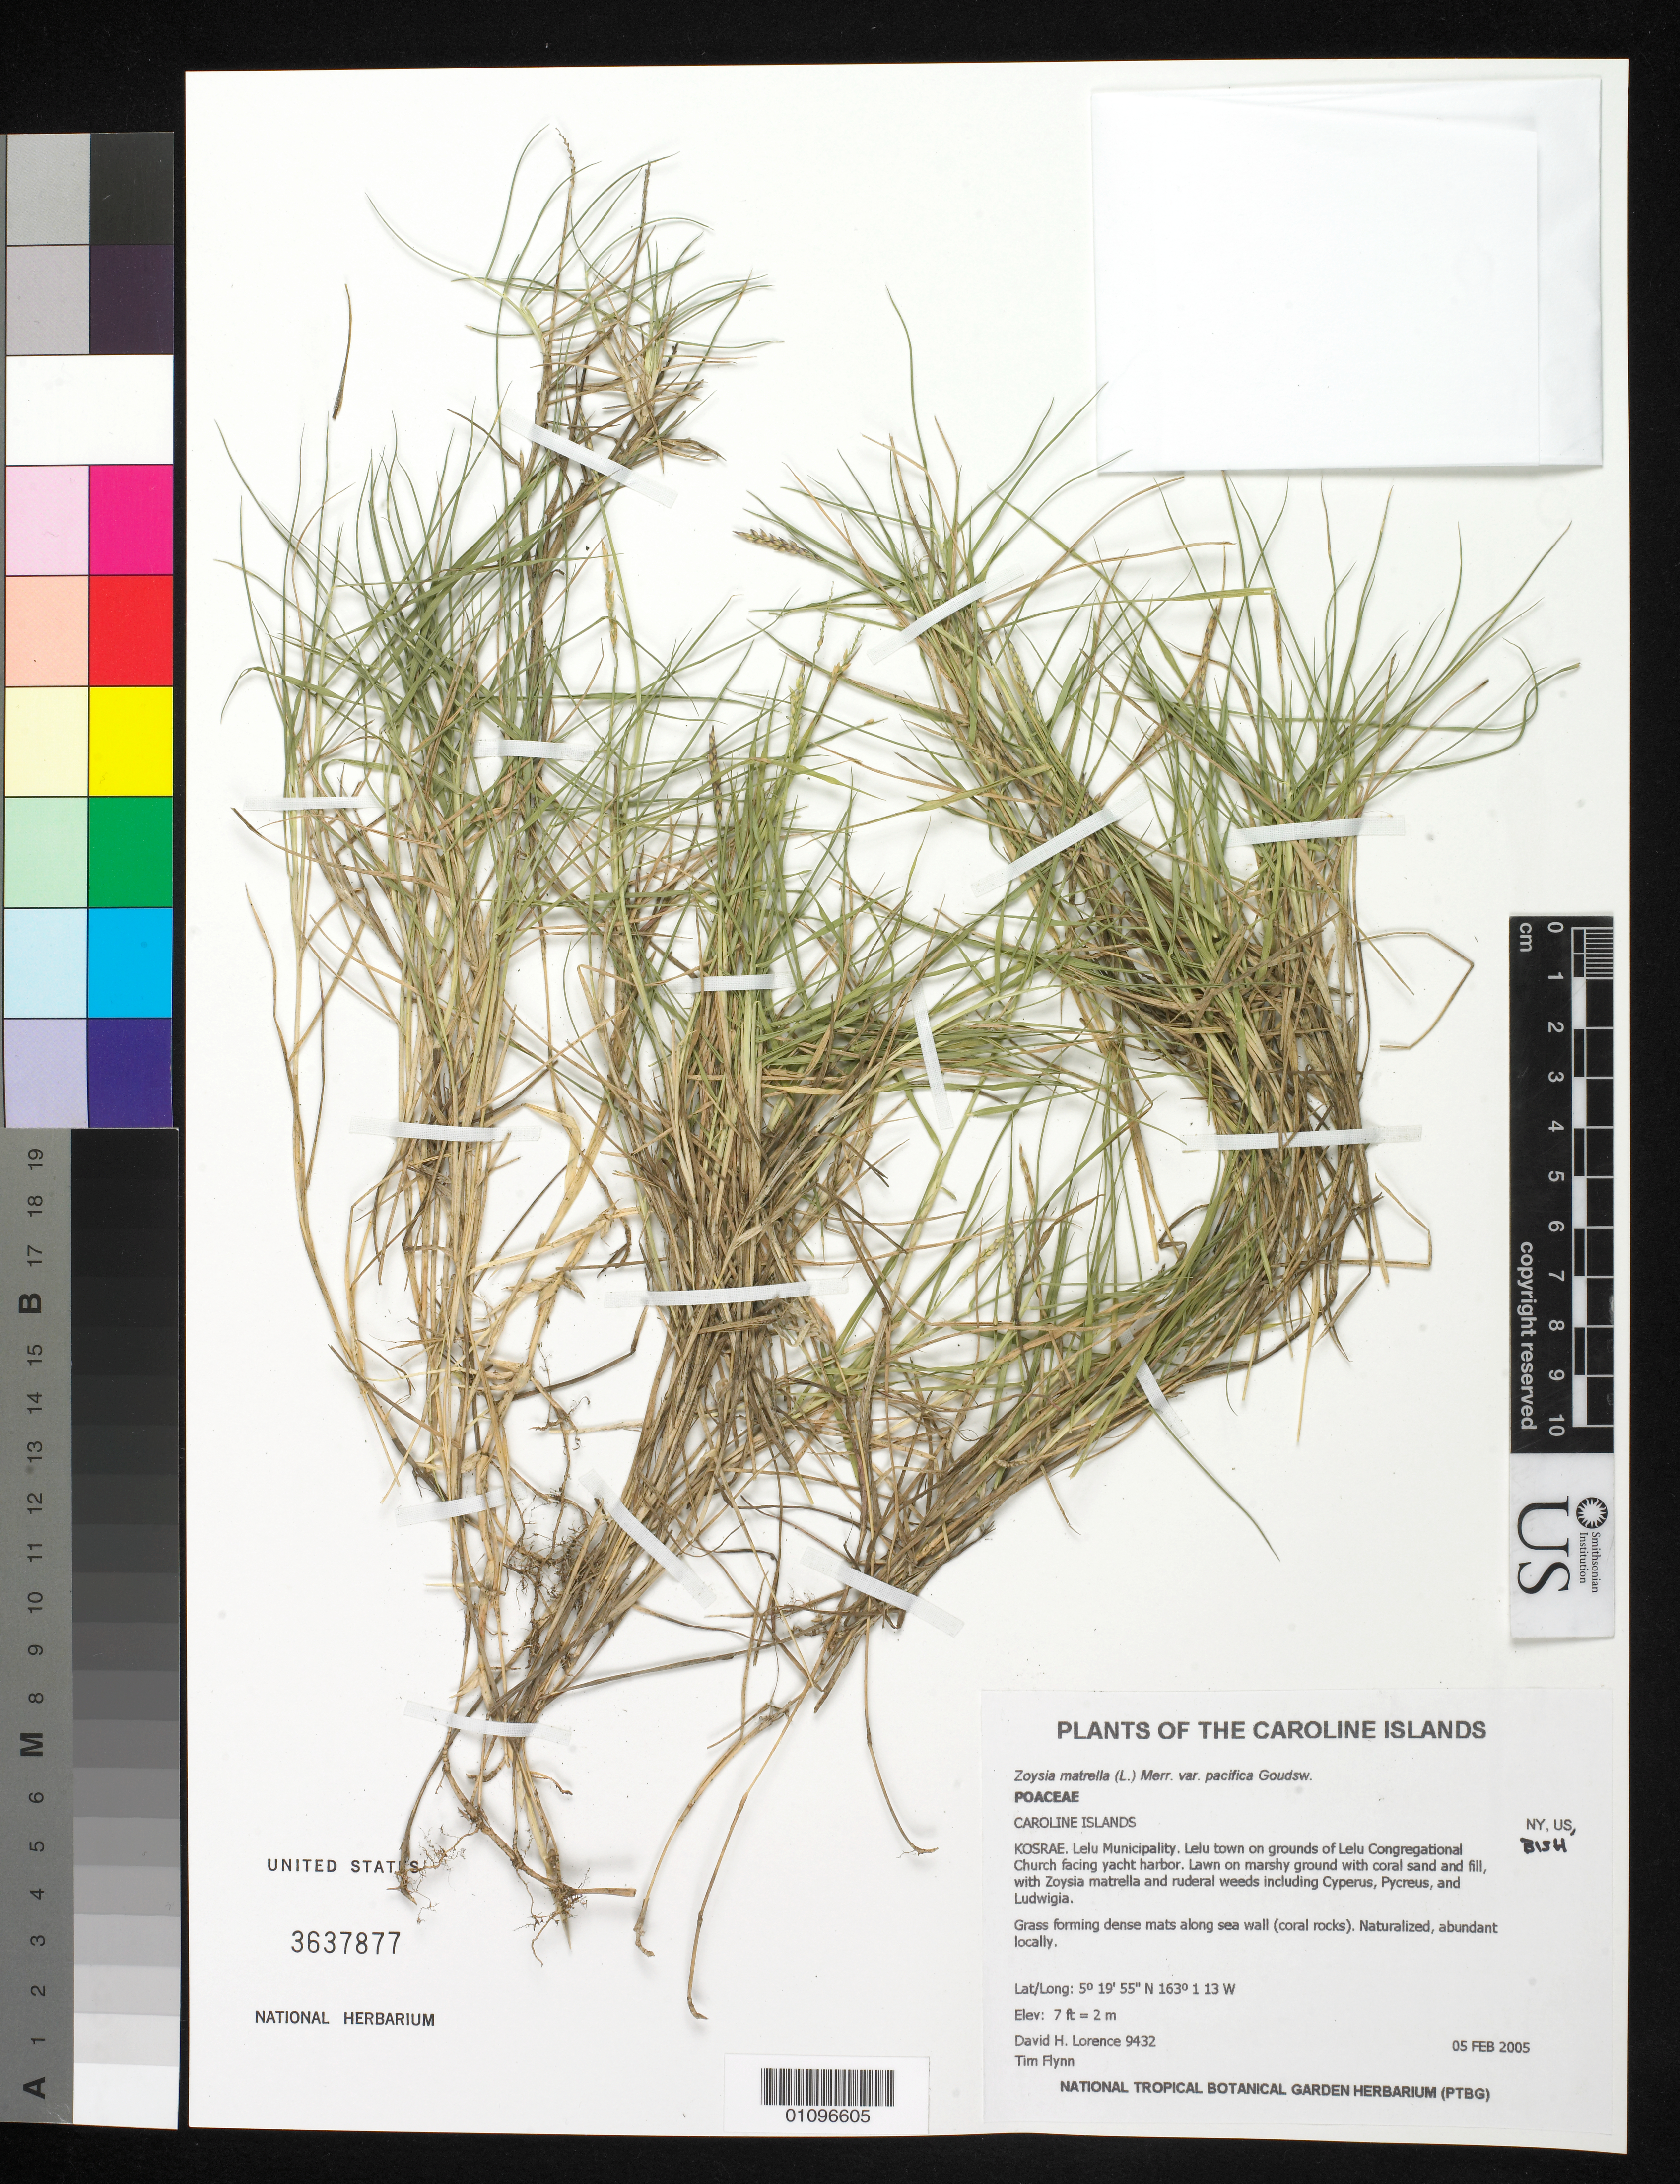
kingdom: Plantae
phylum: Tracheophyta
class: Liliopsida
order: Poales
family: Poaceae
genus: Zoysia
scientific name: Zoysia pacifica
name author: (Goudswaard) M. Hotta & Kuroki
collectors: D. Lorence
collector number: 9432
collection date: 2005-02-05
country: Micronesia, Federated States of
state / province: Kosrae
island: Kosrae [Kusaie]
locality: Lelu municipality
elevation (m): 2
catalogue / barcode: US 3637877